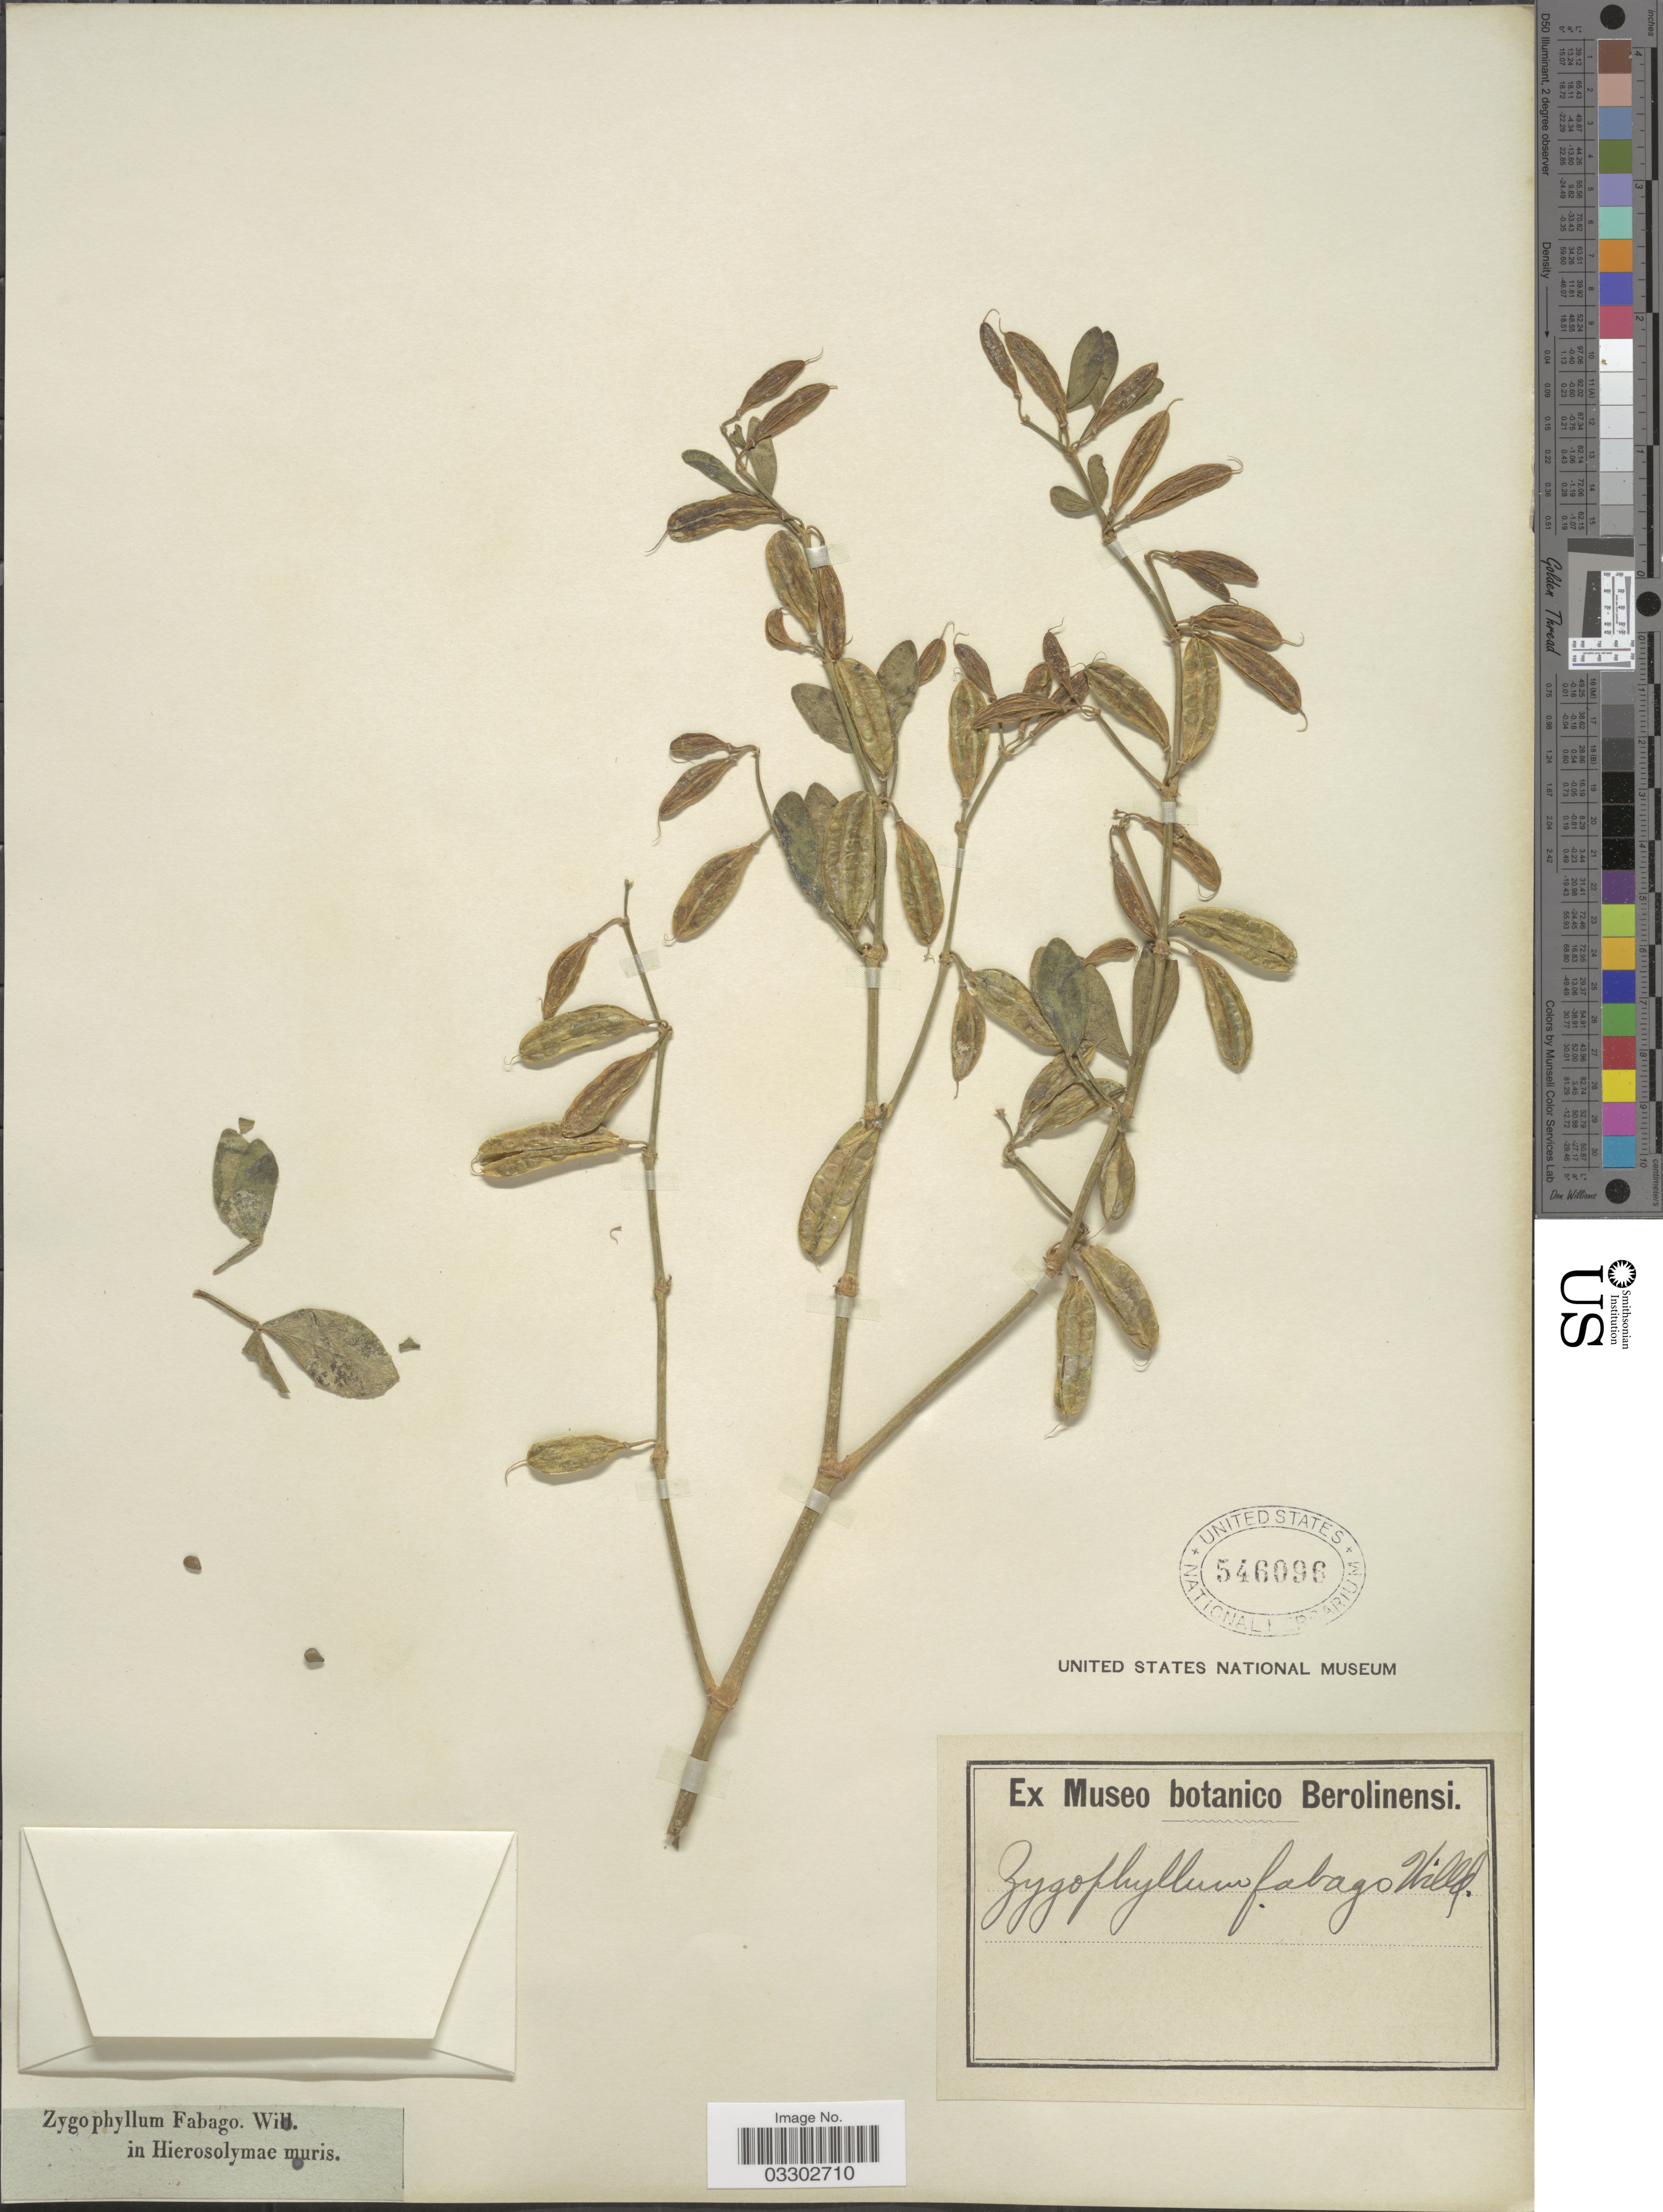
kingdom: Plantae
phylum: Tracheophyta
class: Magnoliopsida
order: Zygophyllales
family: Zygophyllaceae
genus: Zygophyllum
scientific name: Zygophyllum fabago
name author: L.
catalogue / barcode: US 546096